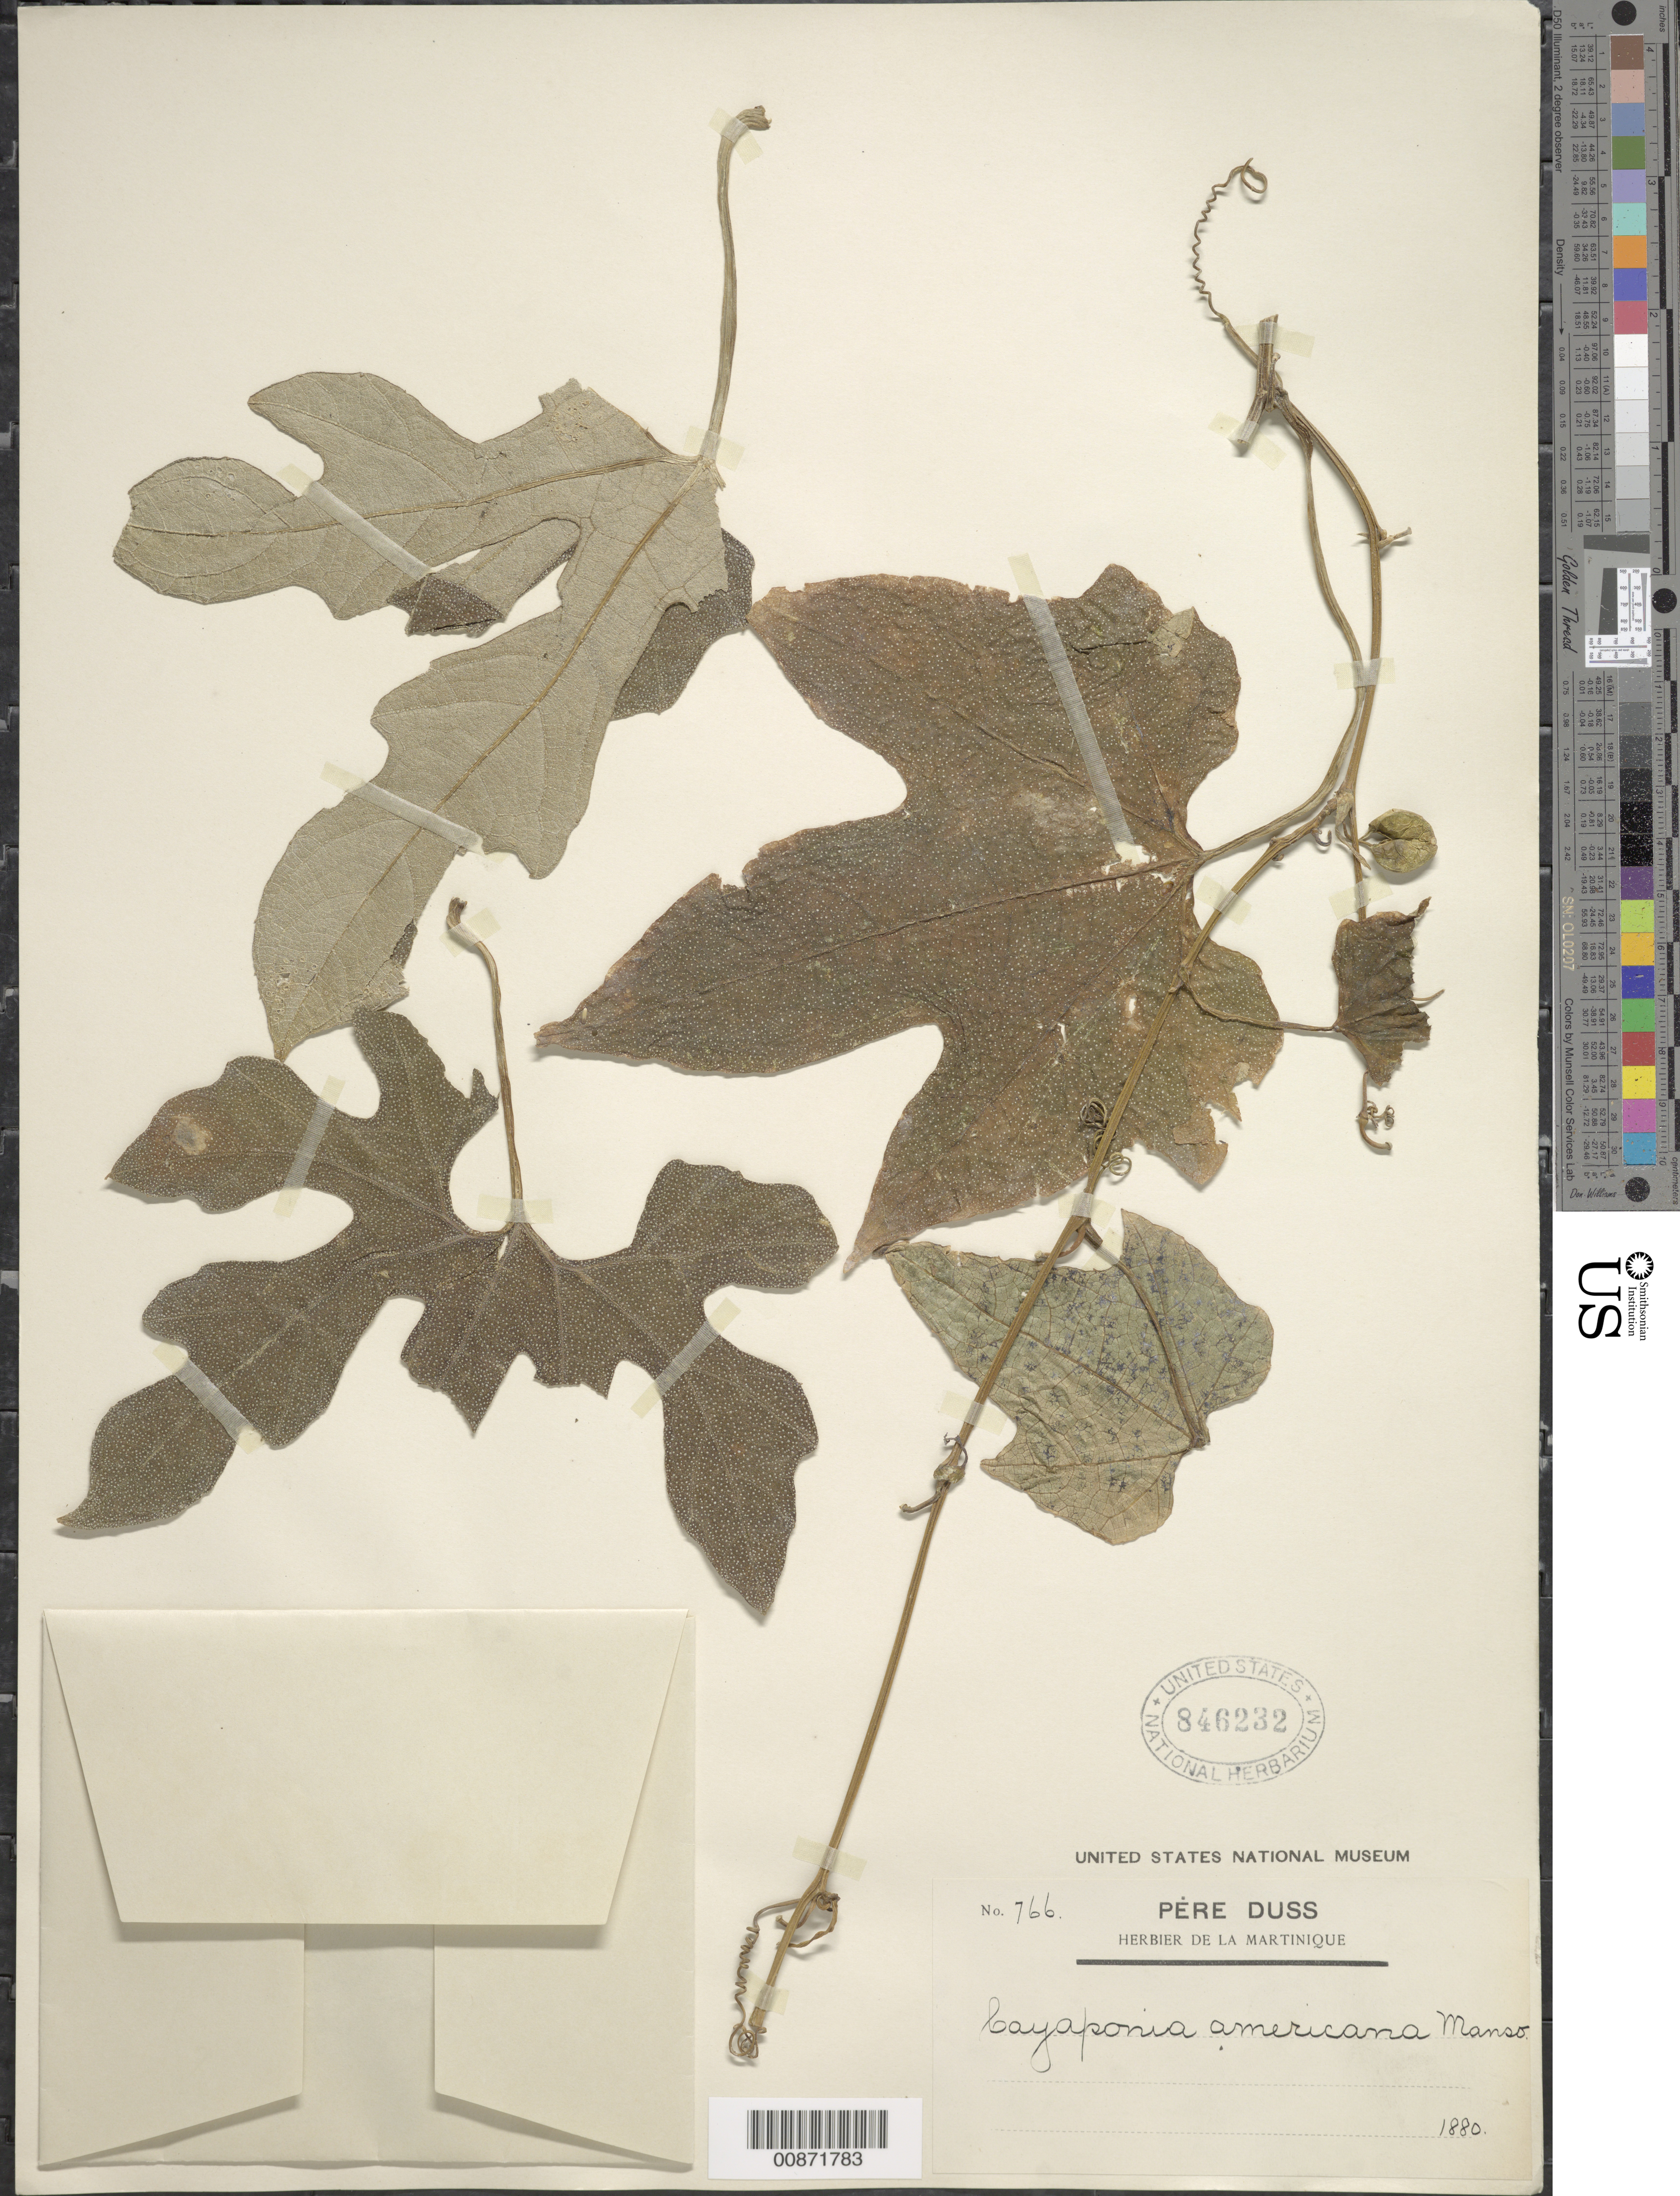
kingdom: Plantae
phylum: Tracheophyta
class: Magnoliopsida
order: Cucurbitales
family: Cucurbitaceae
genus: Cayaponia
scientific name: Cayaponia americana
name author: (Lam.) Cogn.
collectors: Père Duss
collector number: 766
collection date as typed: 1880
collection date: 1880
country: Martinique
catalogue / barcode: US 846232